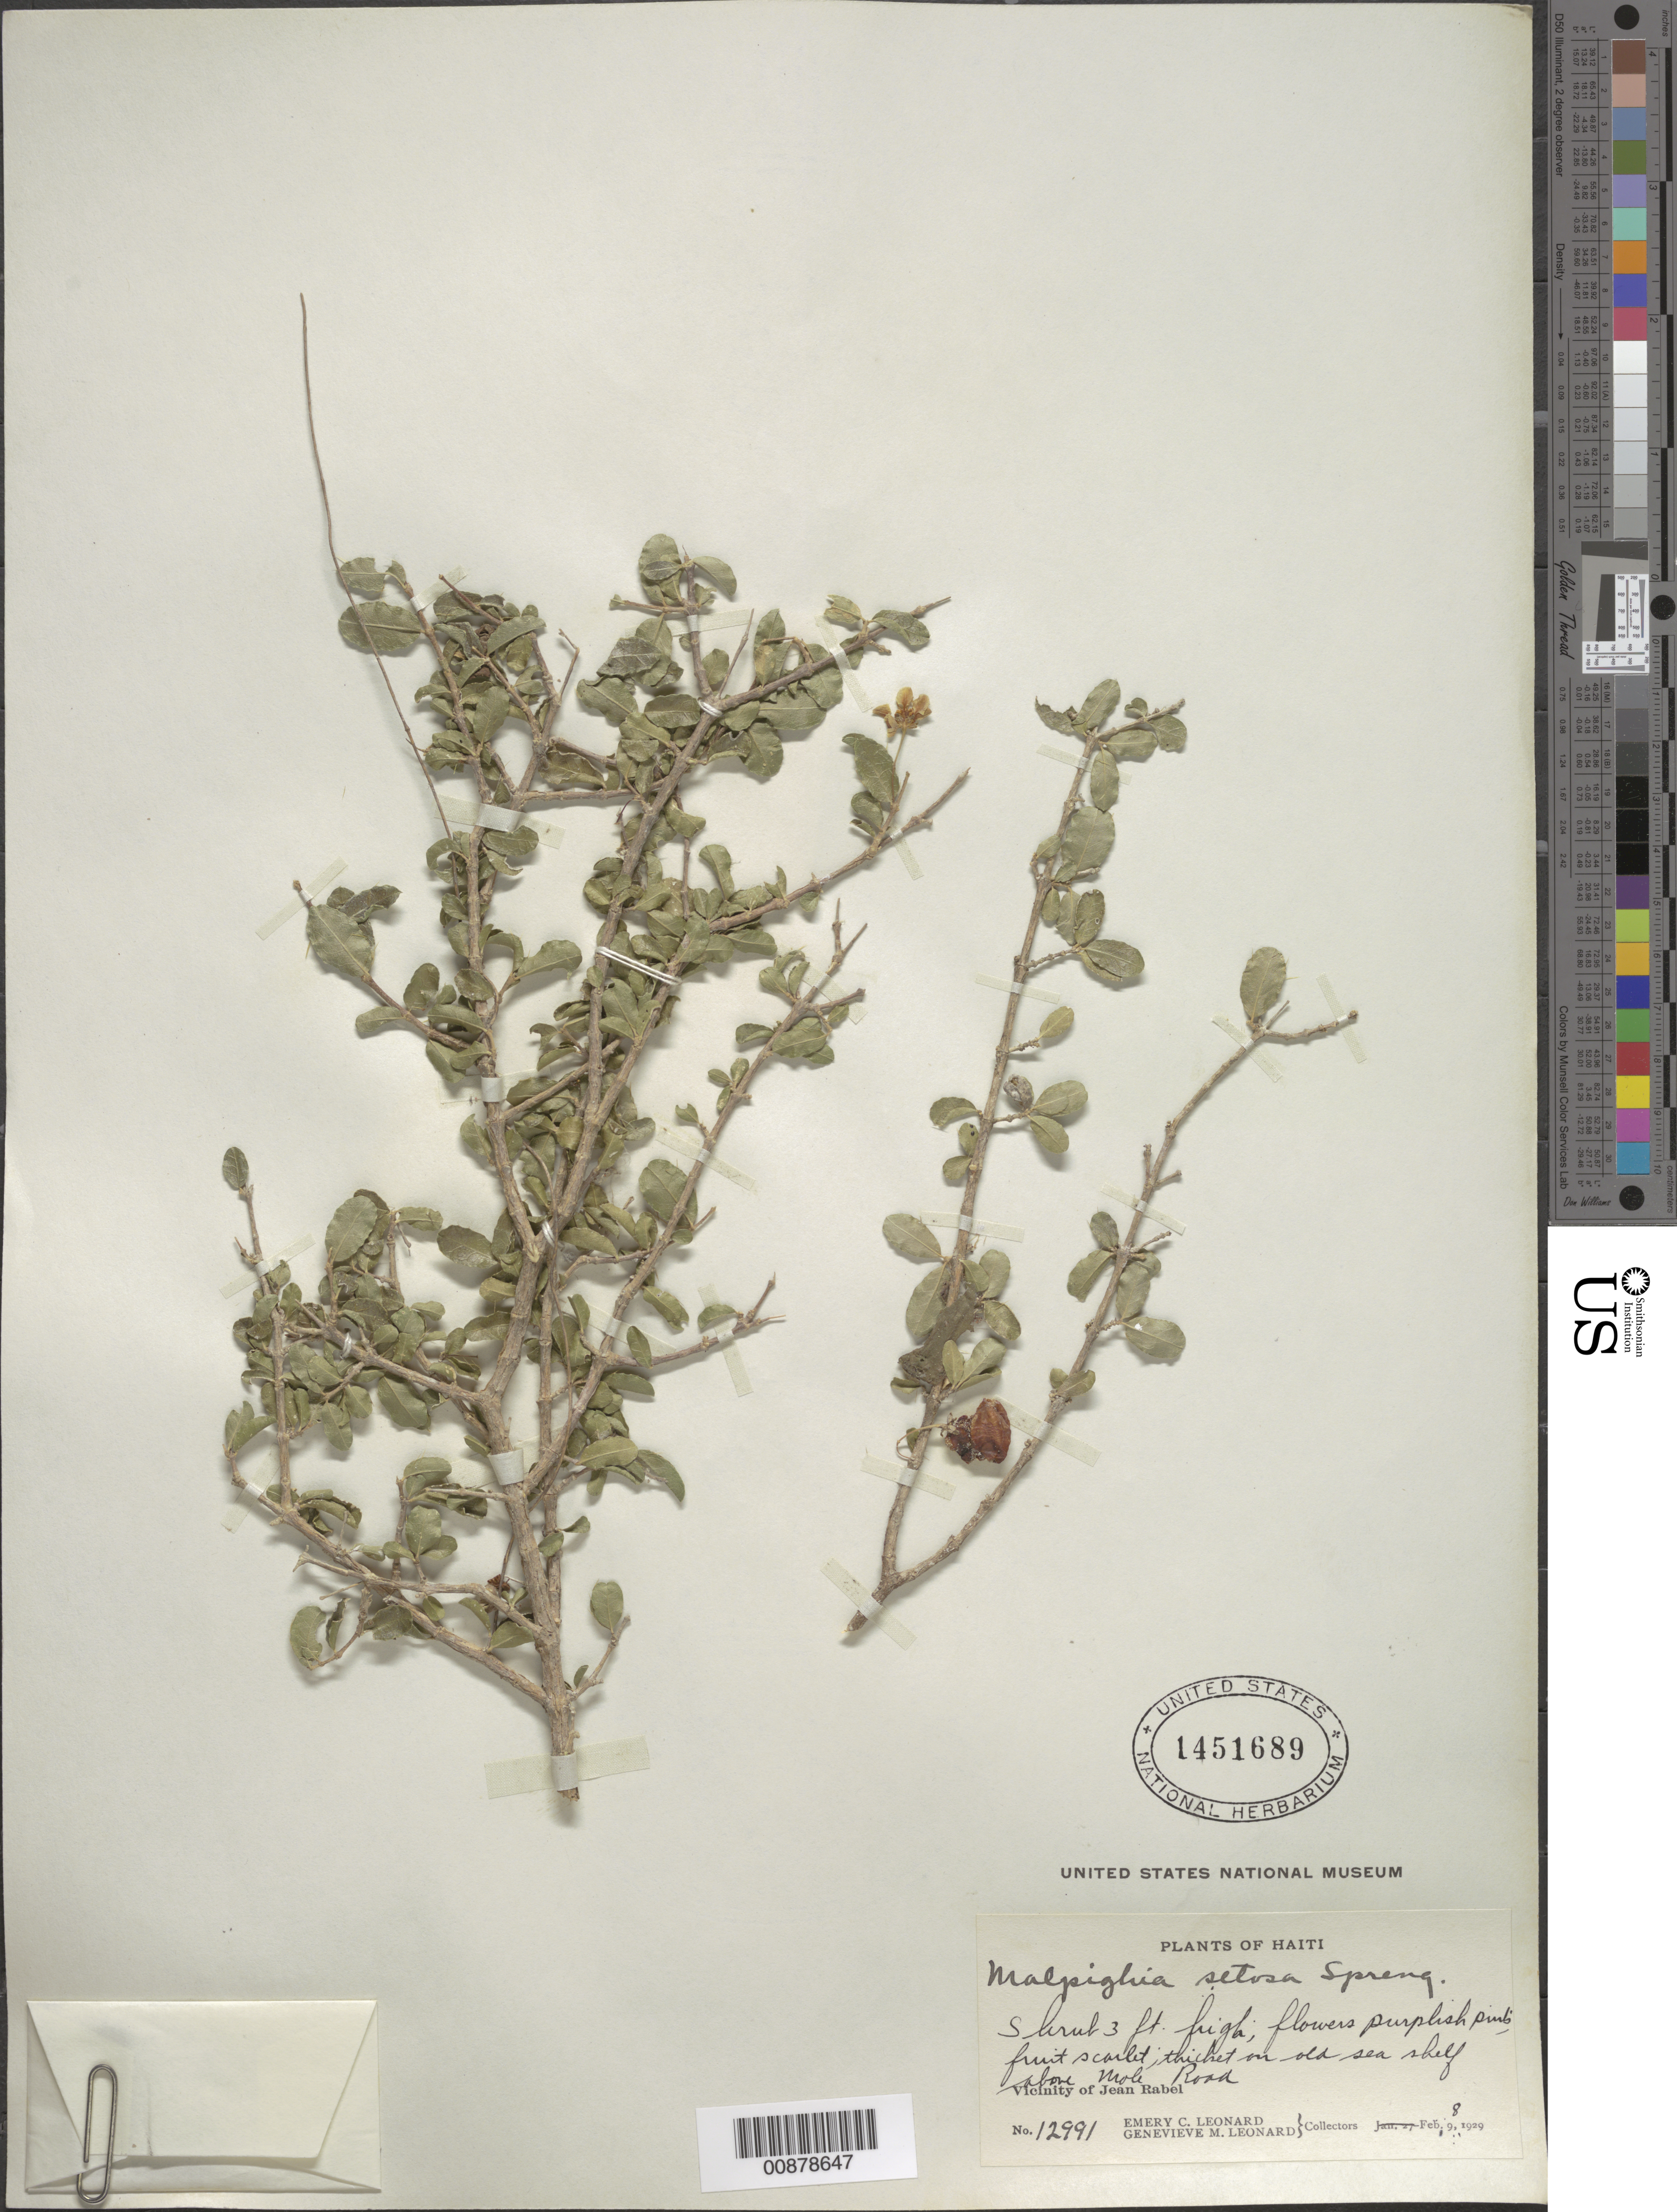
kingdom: Plantae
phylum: Tracheophyta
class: Magnoliopsida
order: Malpighiales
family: Malpighiaceae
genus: Malpighia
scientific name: Malpighia setosa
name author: Spreng.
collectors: E. C. Leonard & G. M. Leonard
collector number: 12991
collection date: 1929-02-08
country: Haiti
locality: Thicket on old sea shelf above Mole Road. Vicinity of Jean Rabel.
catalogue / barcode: US 1451689